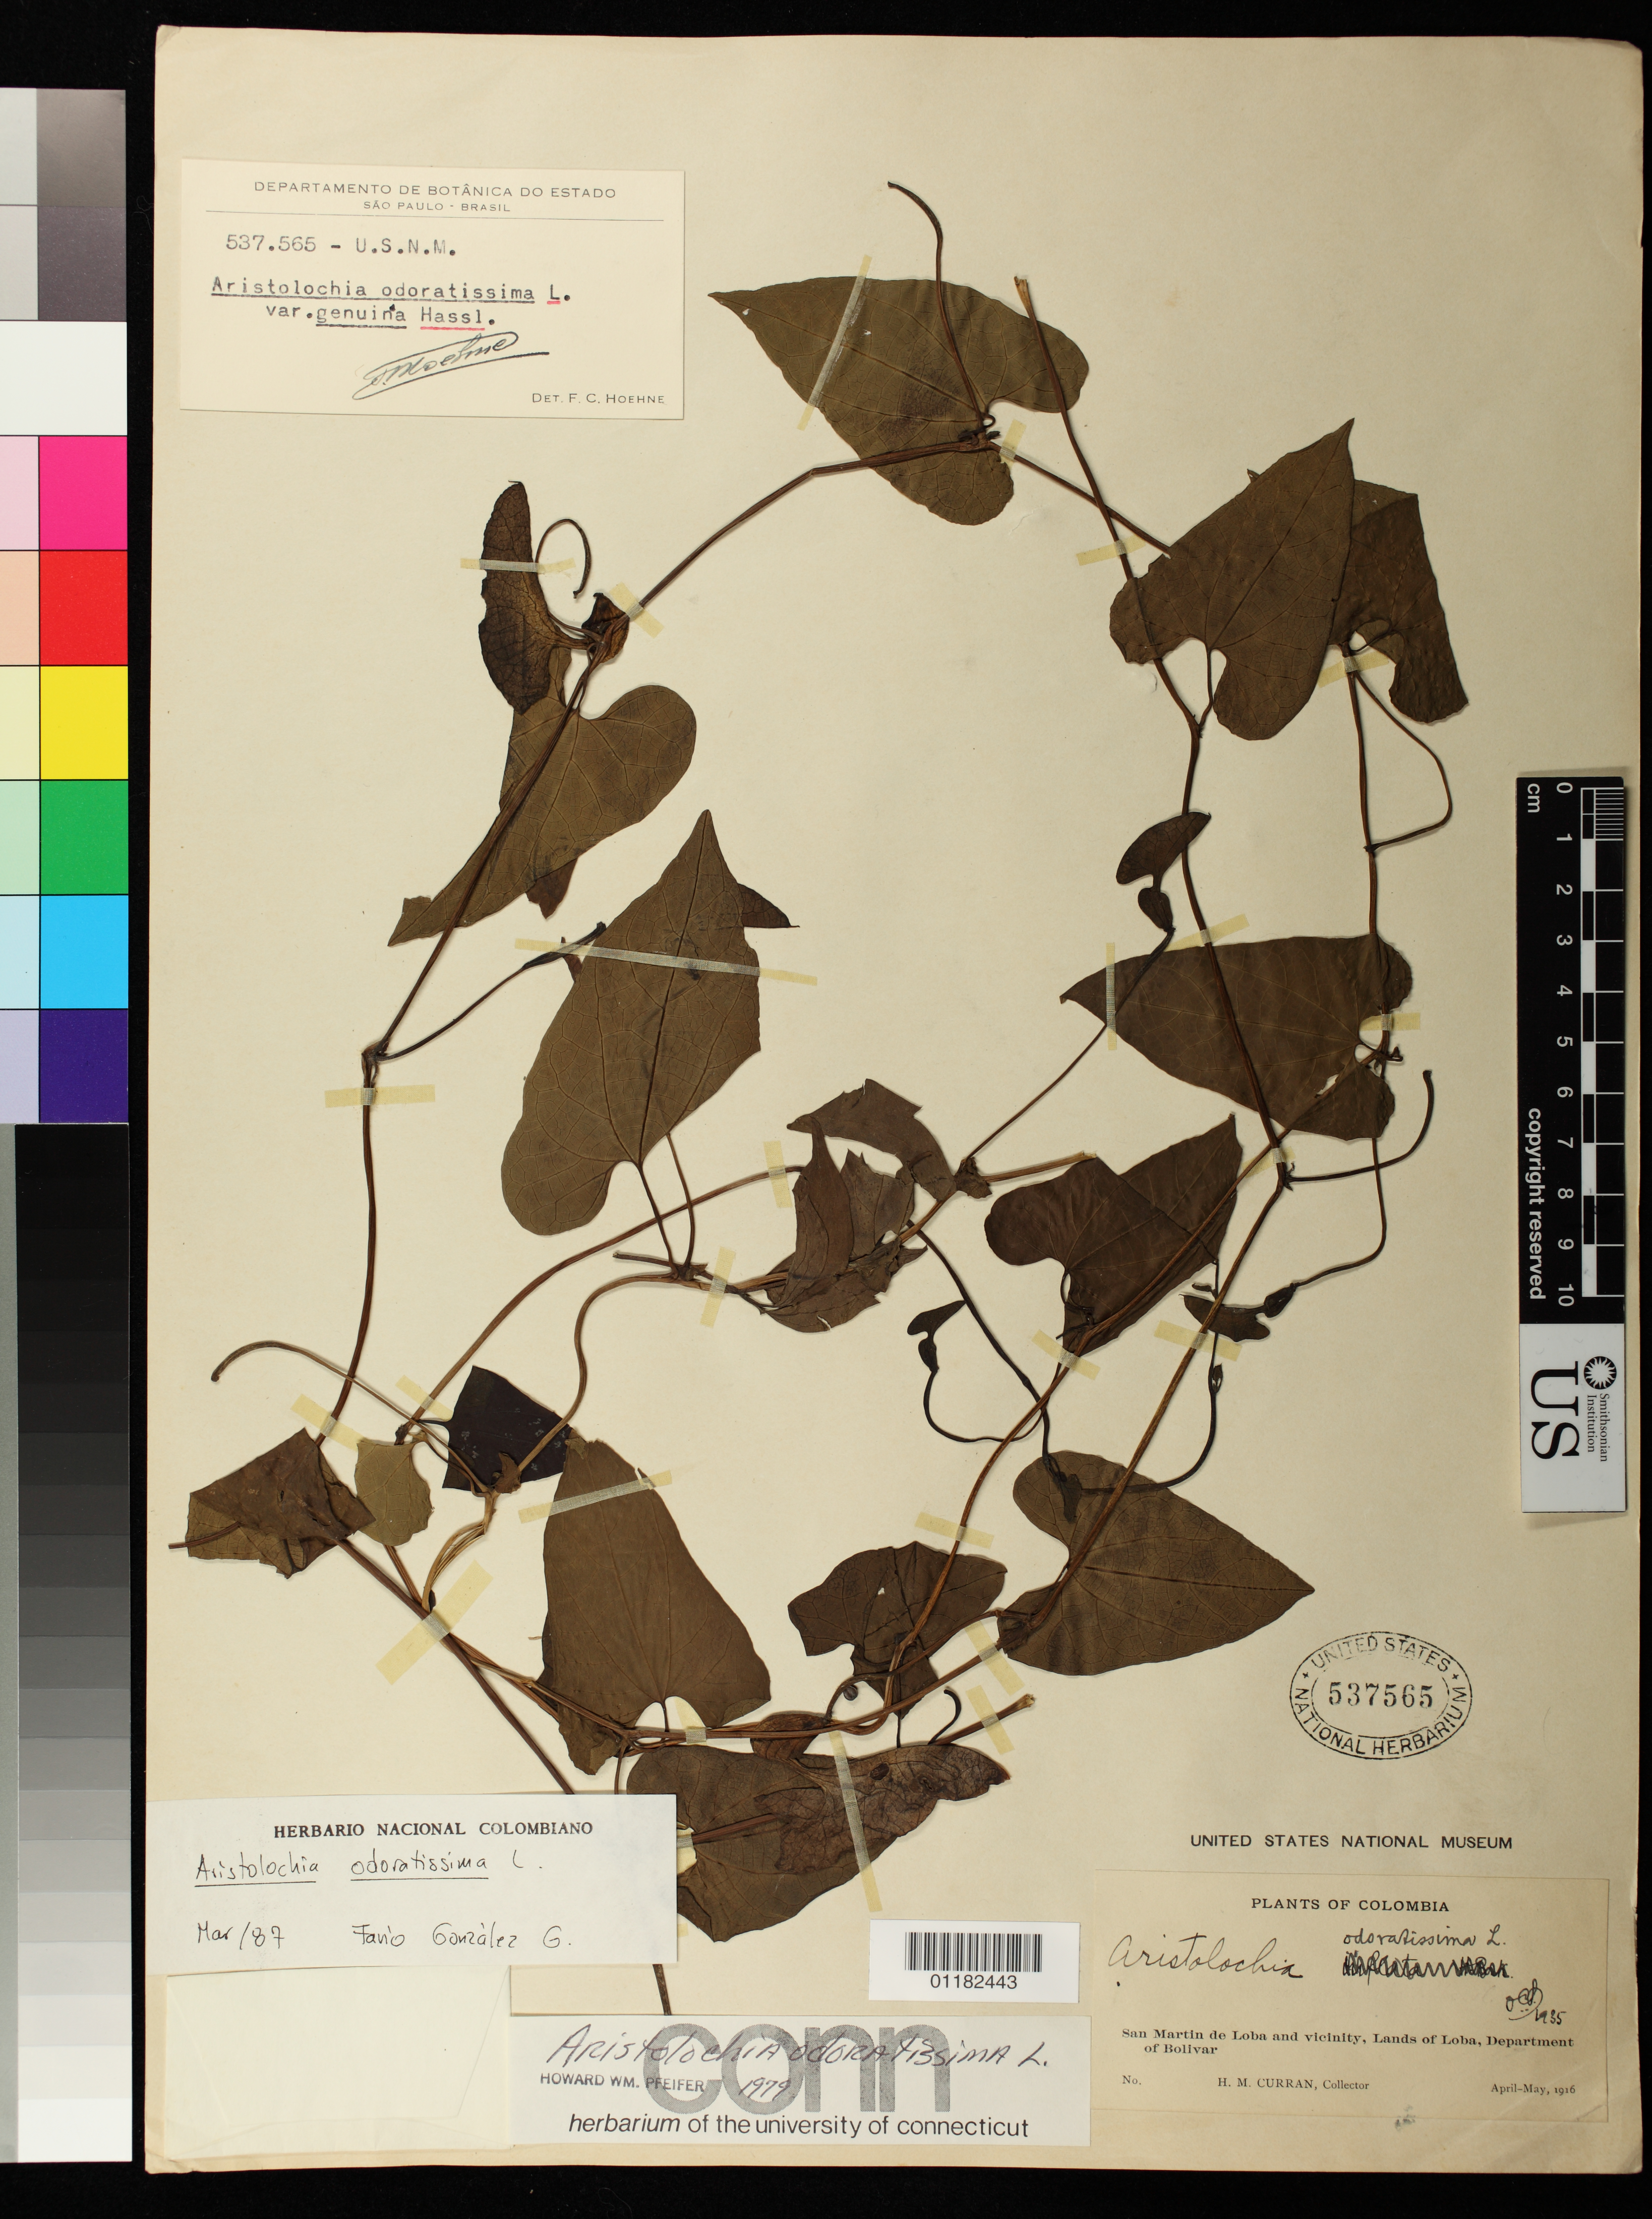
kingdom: Plantae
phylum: Tracheophyta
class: Magnoliopsida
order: Piperales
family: Aristolochiaceae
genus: Aristolochia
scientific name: Aristolochia odoratissima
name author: L.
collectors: H. M. Curran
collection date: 1916-04/1916-05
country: Colombia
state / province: Bolívar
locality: San Martin de Loba and vicinity, Lands of Loba.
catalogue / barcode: US 537565